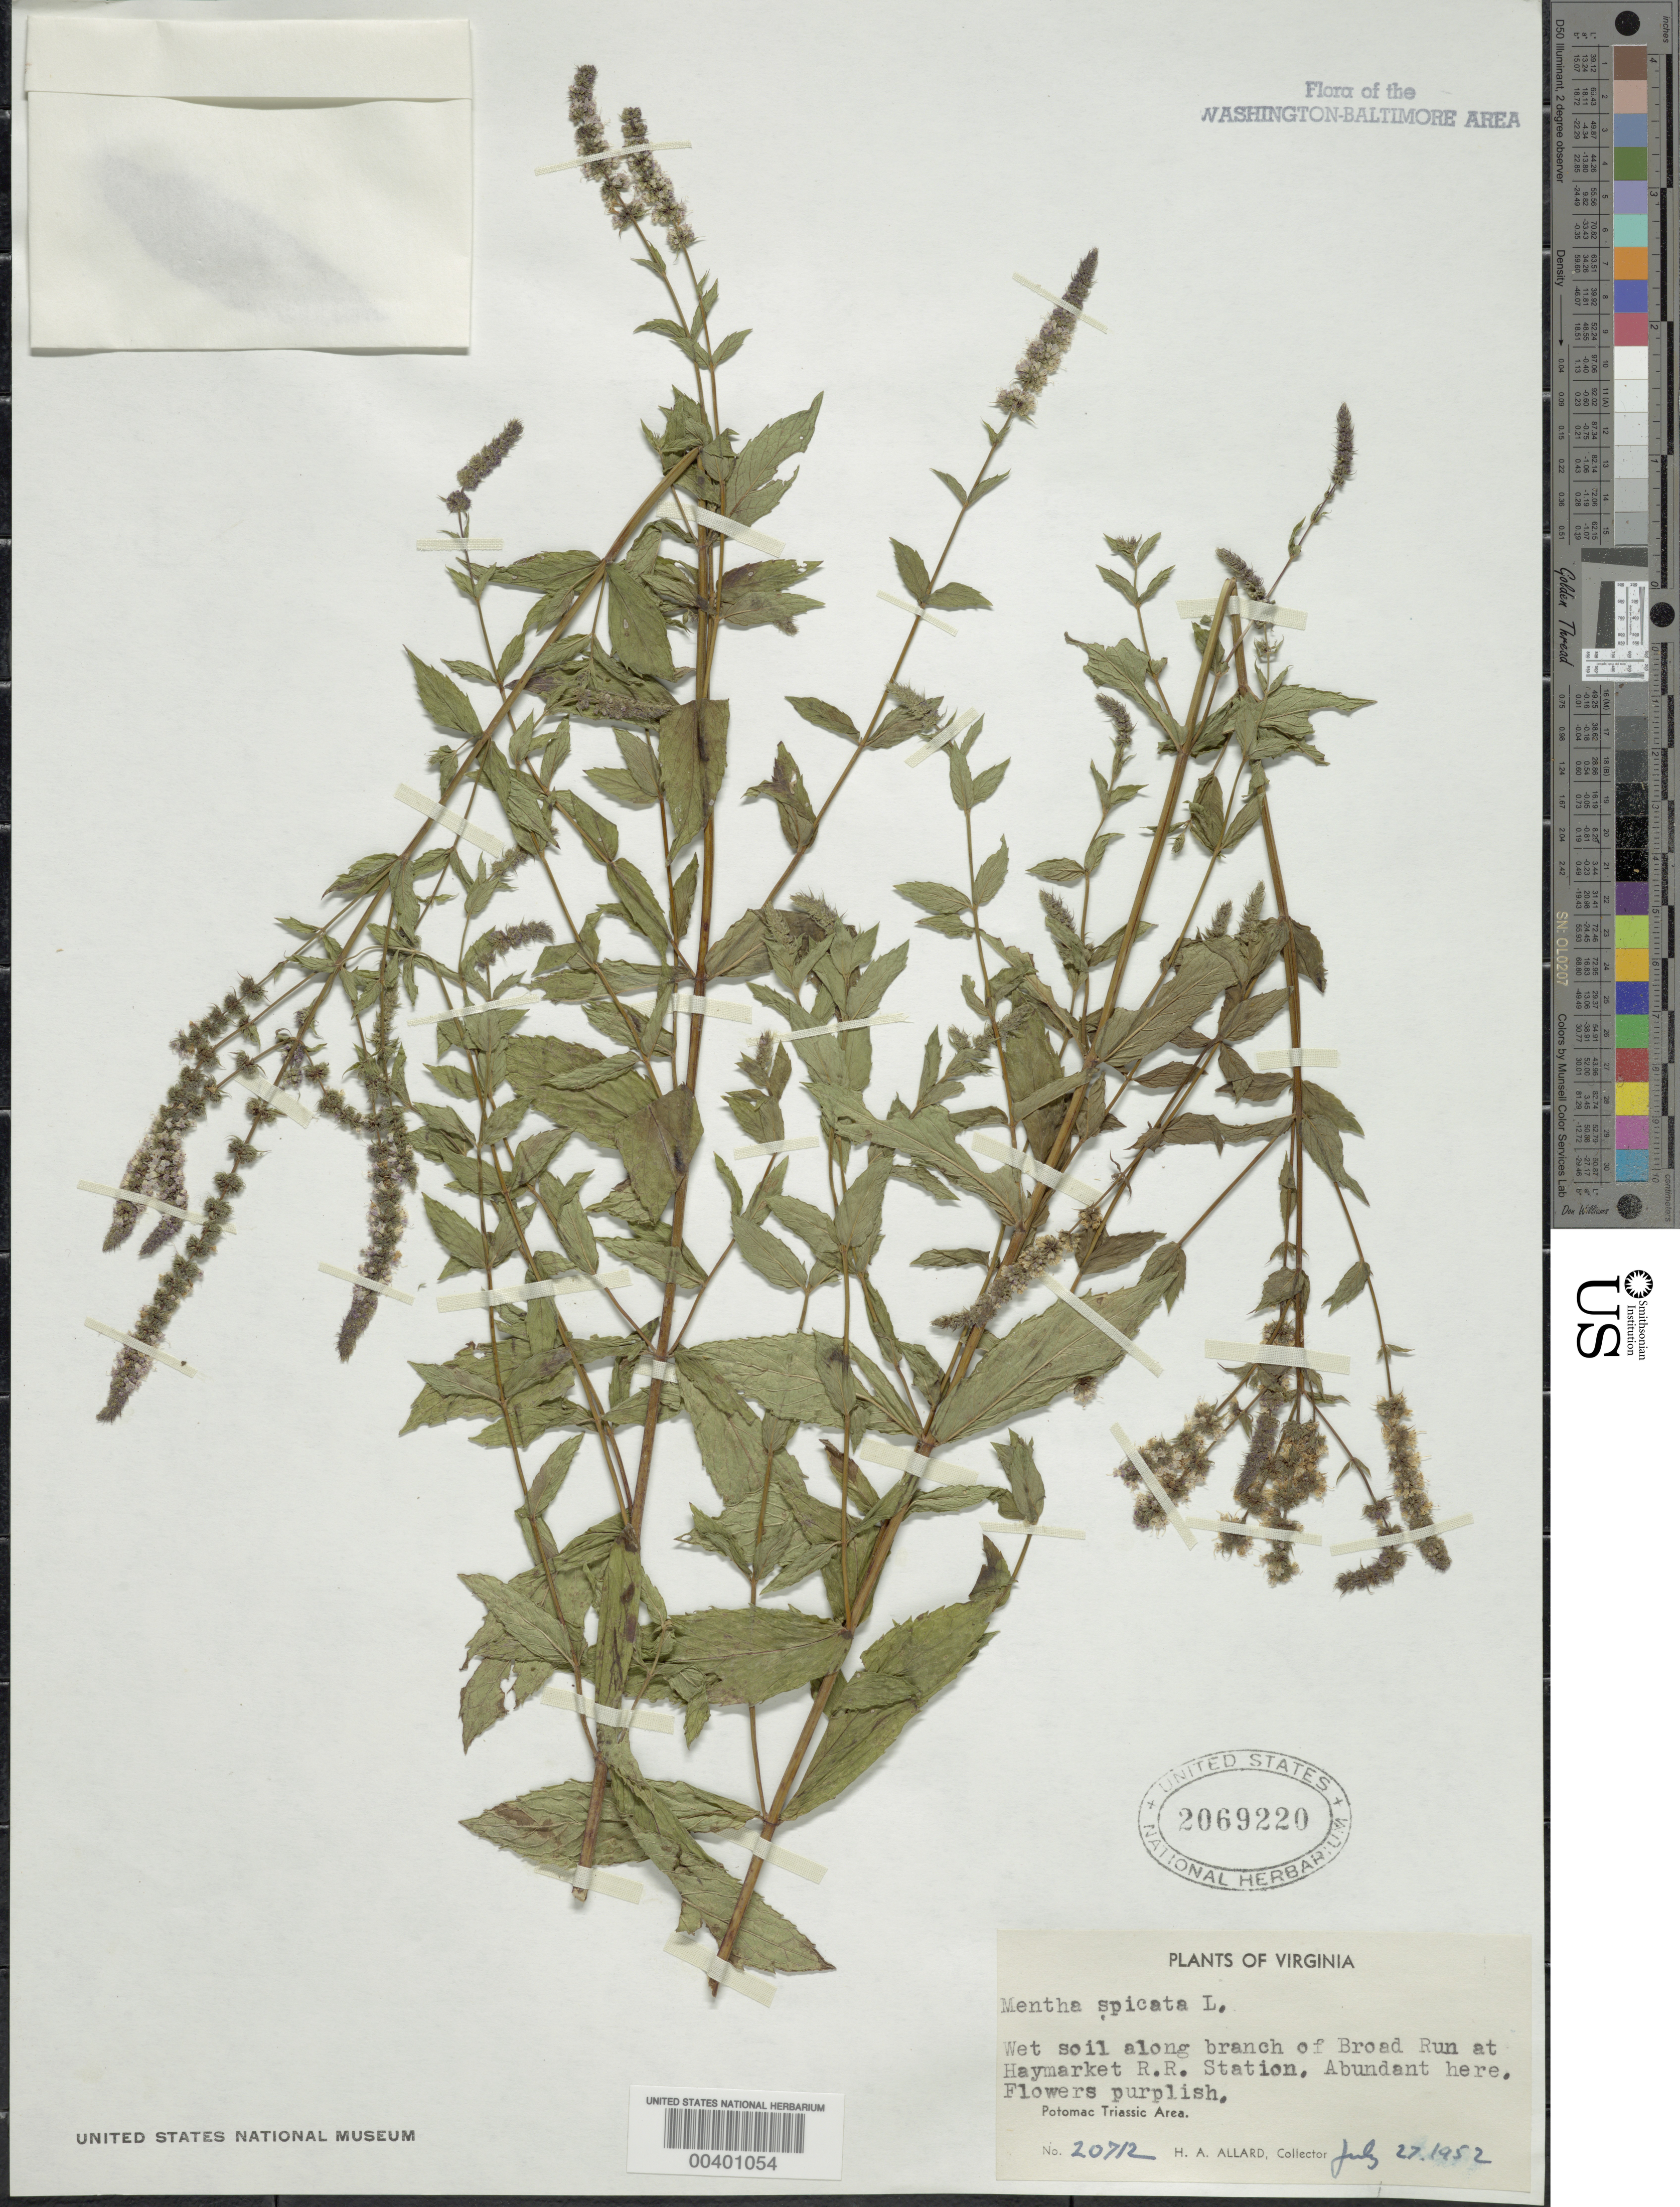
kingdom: Plantae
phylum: Tracheophyta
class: Magnoliopsida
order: Lamiales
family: Lamiaceae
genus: Mentha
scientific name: Mentha spicata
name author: L.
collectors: H. A. Allard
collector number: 20712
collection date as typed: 27 Jul 1952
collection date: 1952-07-27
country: United States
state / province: Virginia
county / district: Fauquier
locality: Broad Run at Haymarket Railroad Station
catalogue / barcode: US 2069220